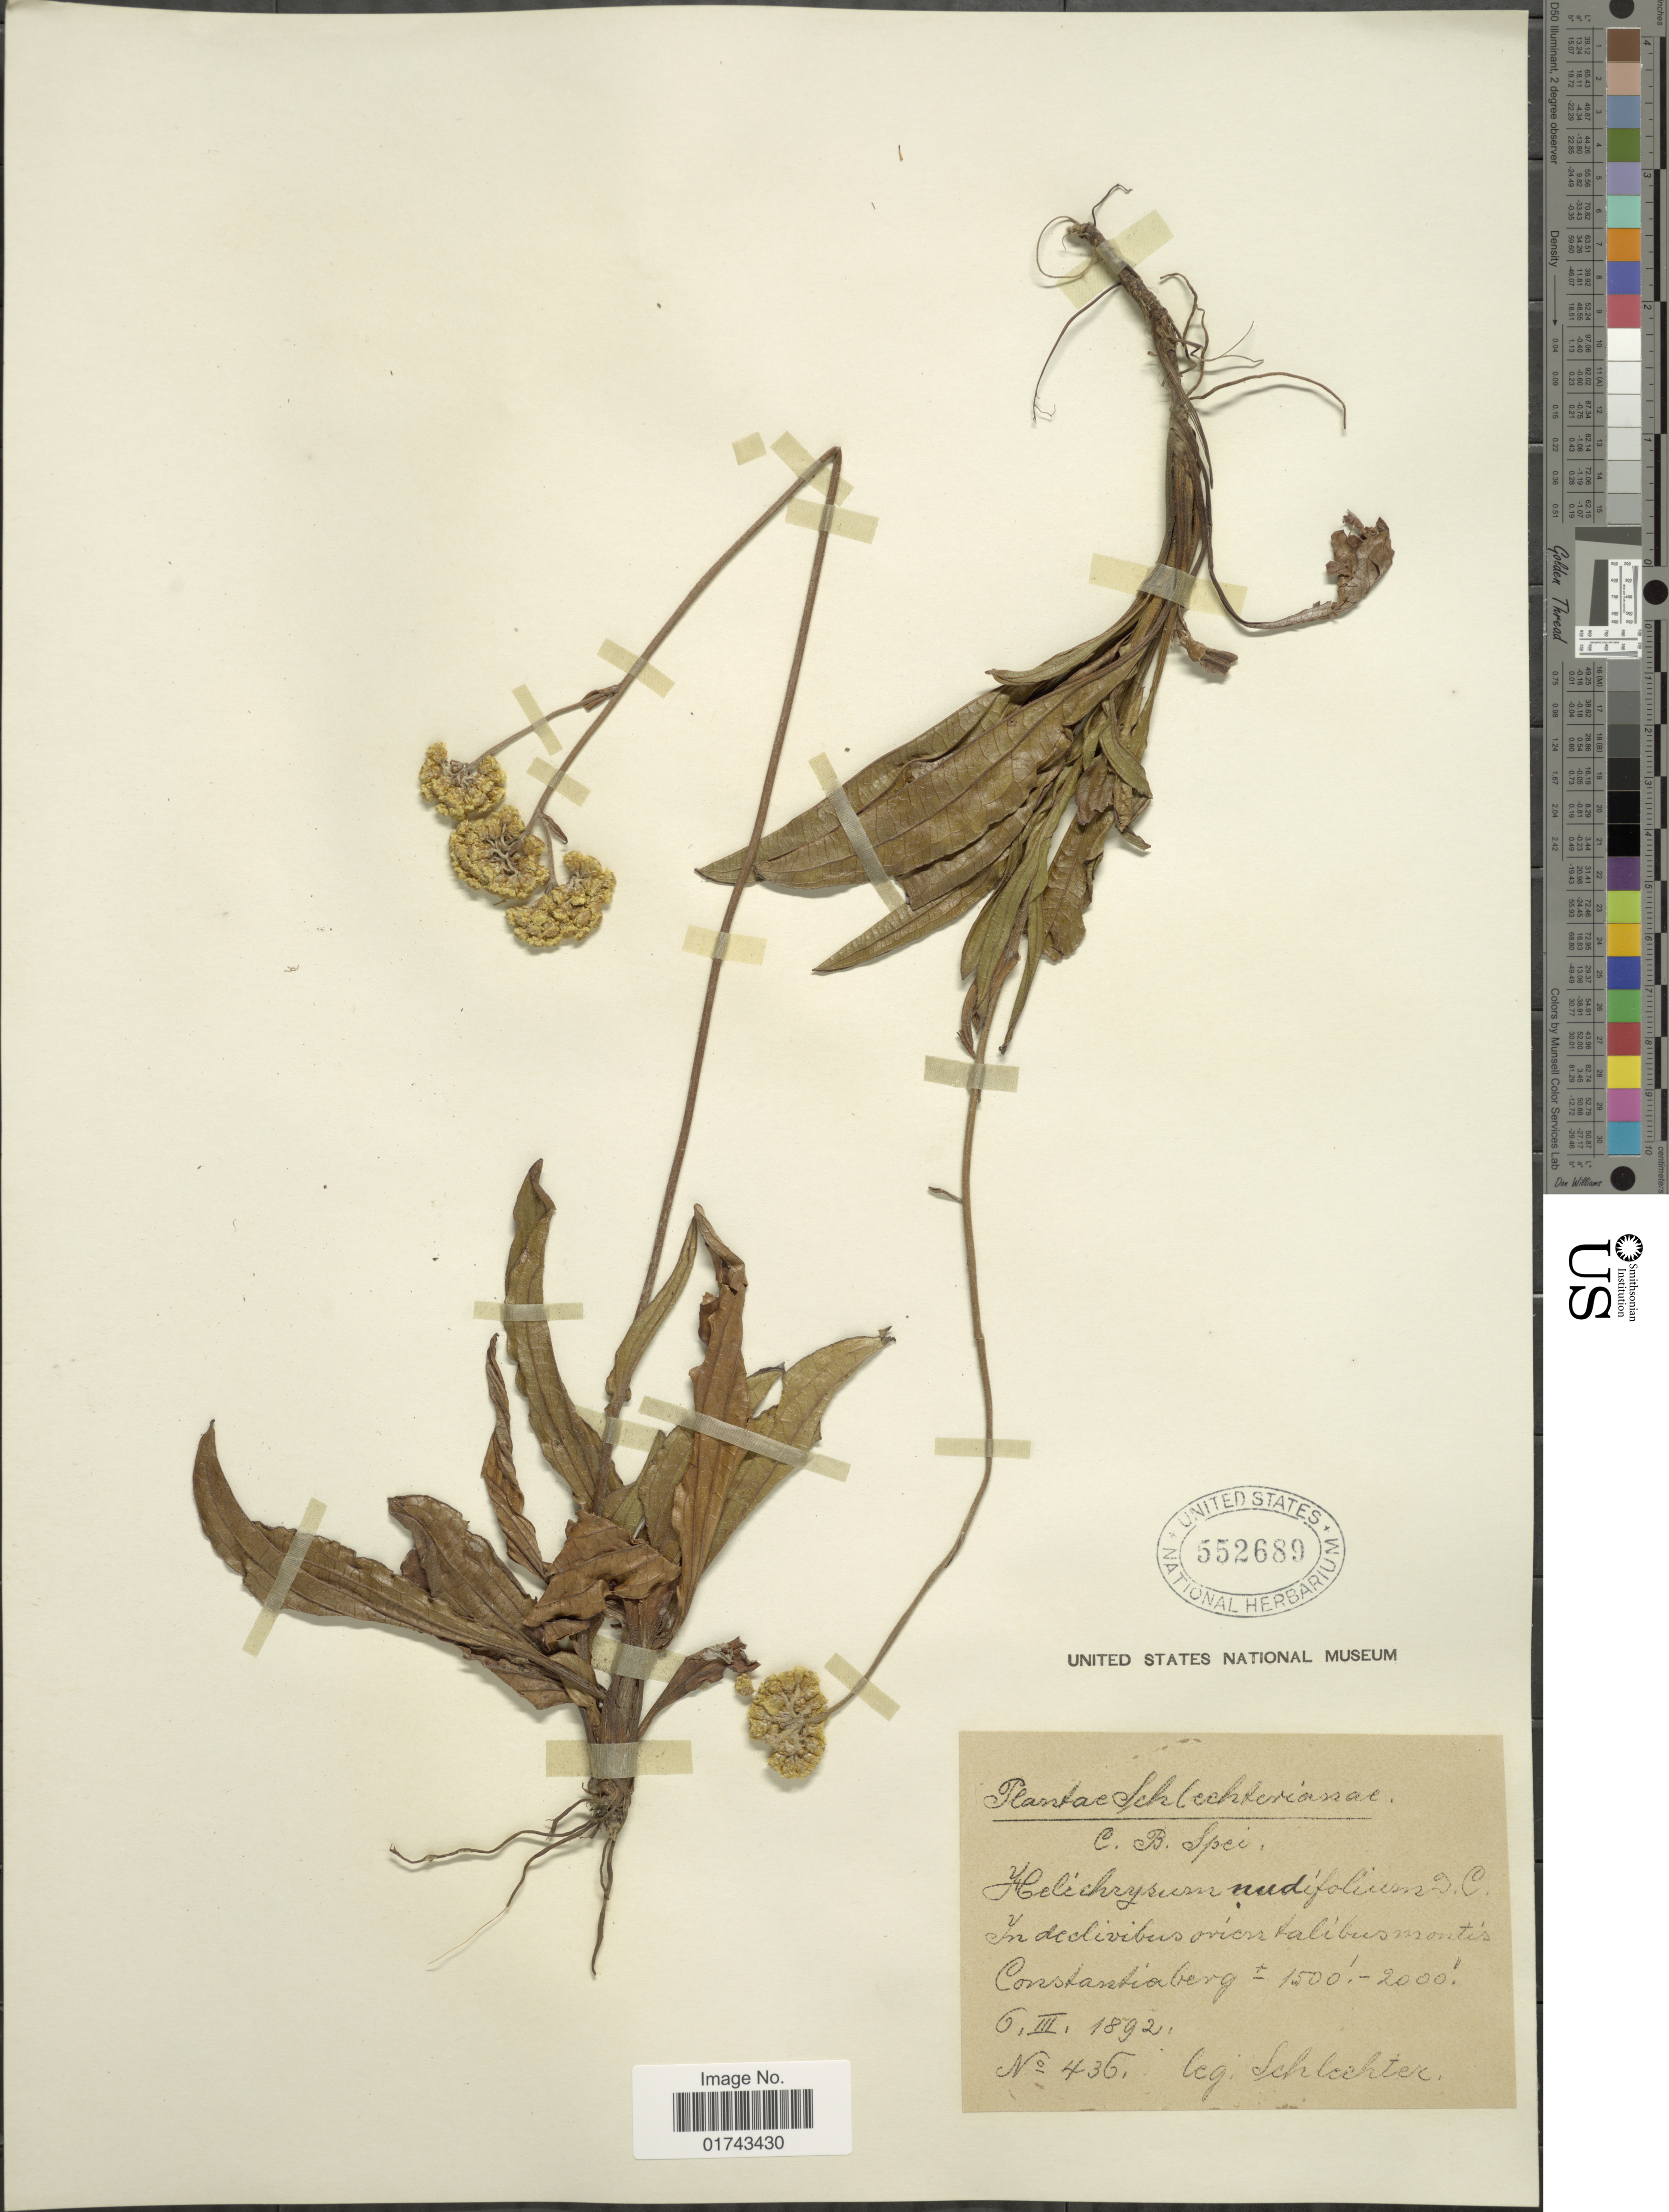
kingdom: Plantae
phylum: Tracheophyta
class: Magnoliopsida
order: Asterales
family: Asteraceae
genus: Helichrysum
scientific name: Helichrysum nudifolium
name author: (L.) Less.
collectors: Schlechter, --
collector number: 436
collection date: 1892-03-06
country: South Africa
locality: Constantiaberg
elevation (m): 457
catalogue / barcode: US 552689